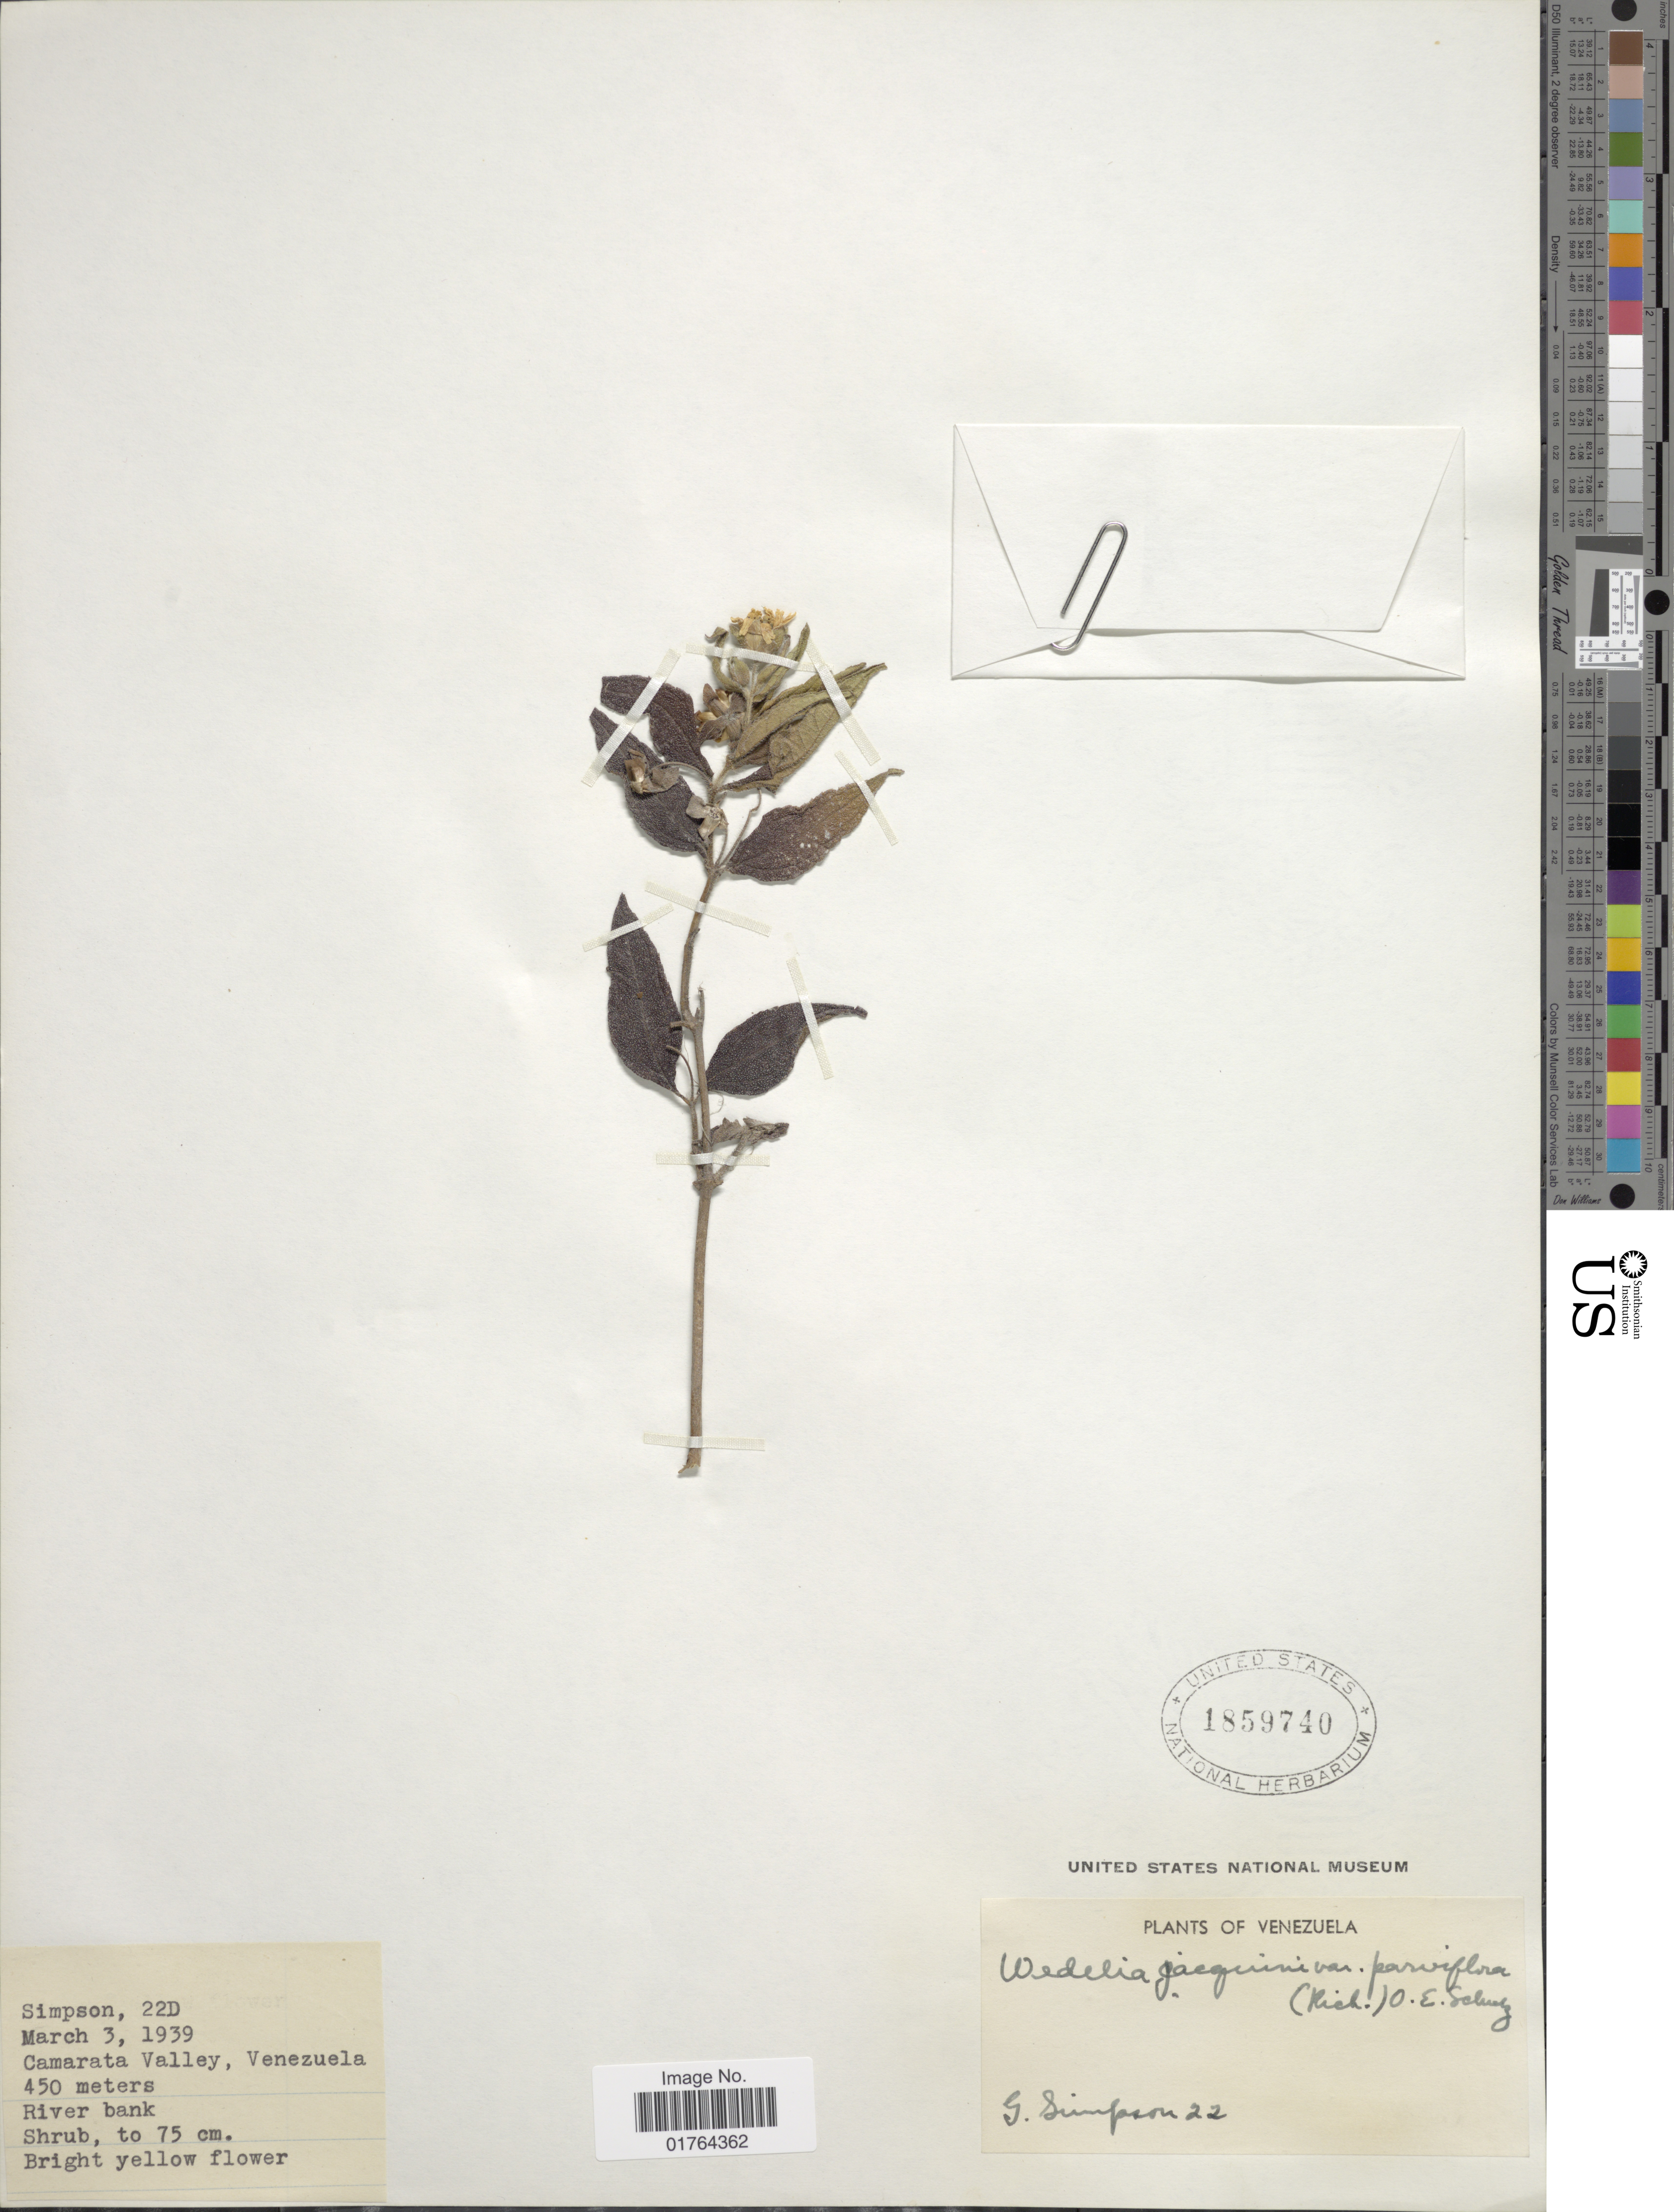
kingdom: Plantae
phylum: Tracheophyta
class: Magnoliopsida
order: Asterales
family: Asteraceae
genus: Wedelia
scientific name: Wedelia calycina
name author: Rich.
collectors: G. Simpson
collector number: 22D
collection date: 1939-03-03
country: Venezuela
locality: Camarata Valley, Venezuela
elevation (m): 450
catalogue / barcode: US 1859740